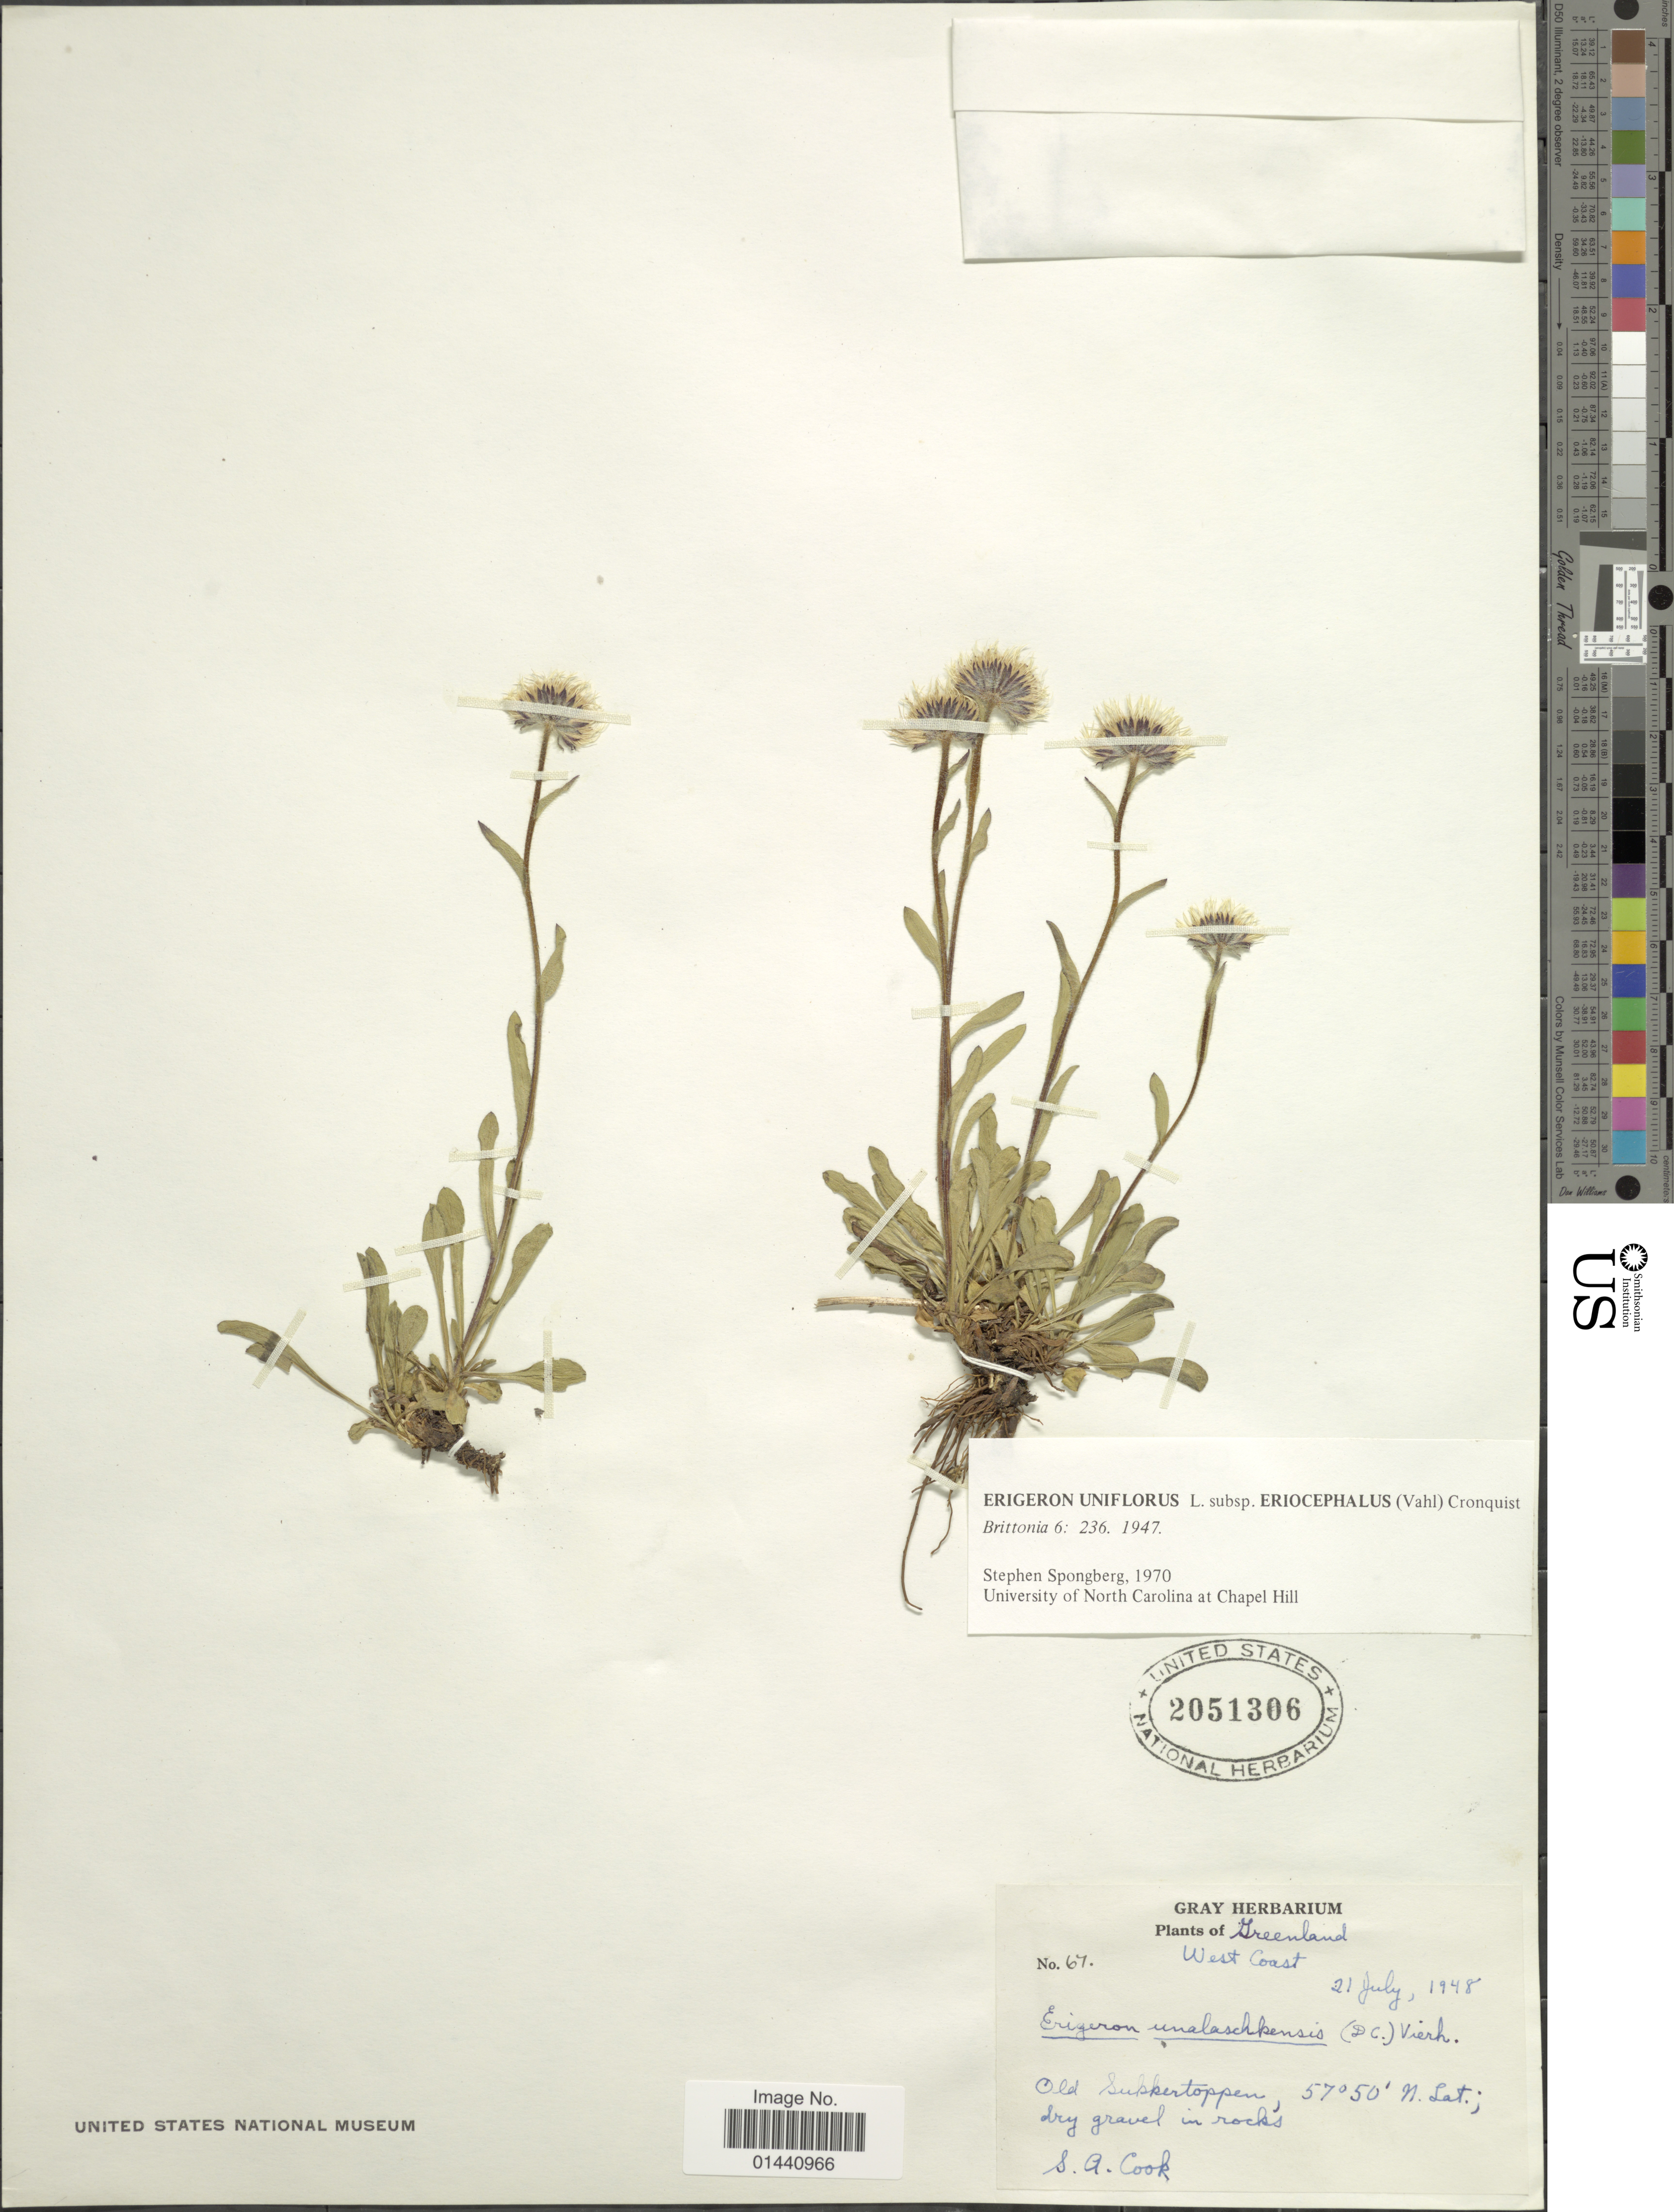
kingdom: Plantae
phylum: Tracheophyta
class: Magnoliopsida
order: Asterales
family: Asteraceae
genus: Erigeron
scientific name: Erigeron eriocephalus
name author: J. Vahl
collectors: S. A. Cook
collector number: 67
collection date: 1948-07-21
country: Greenland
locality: West Coast. Old sukkertoppen.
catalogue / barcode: US 2051306